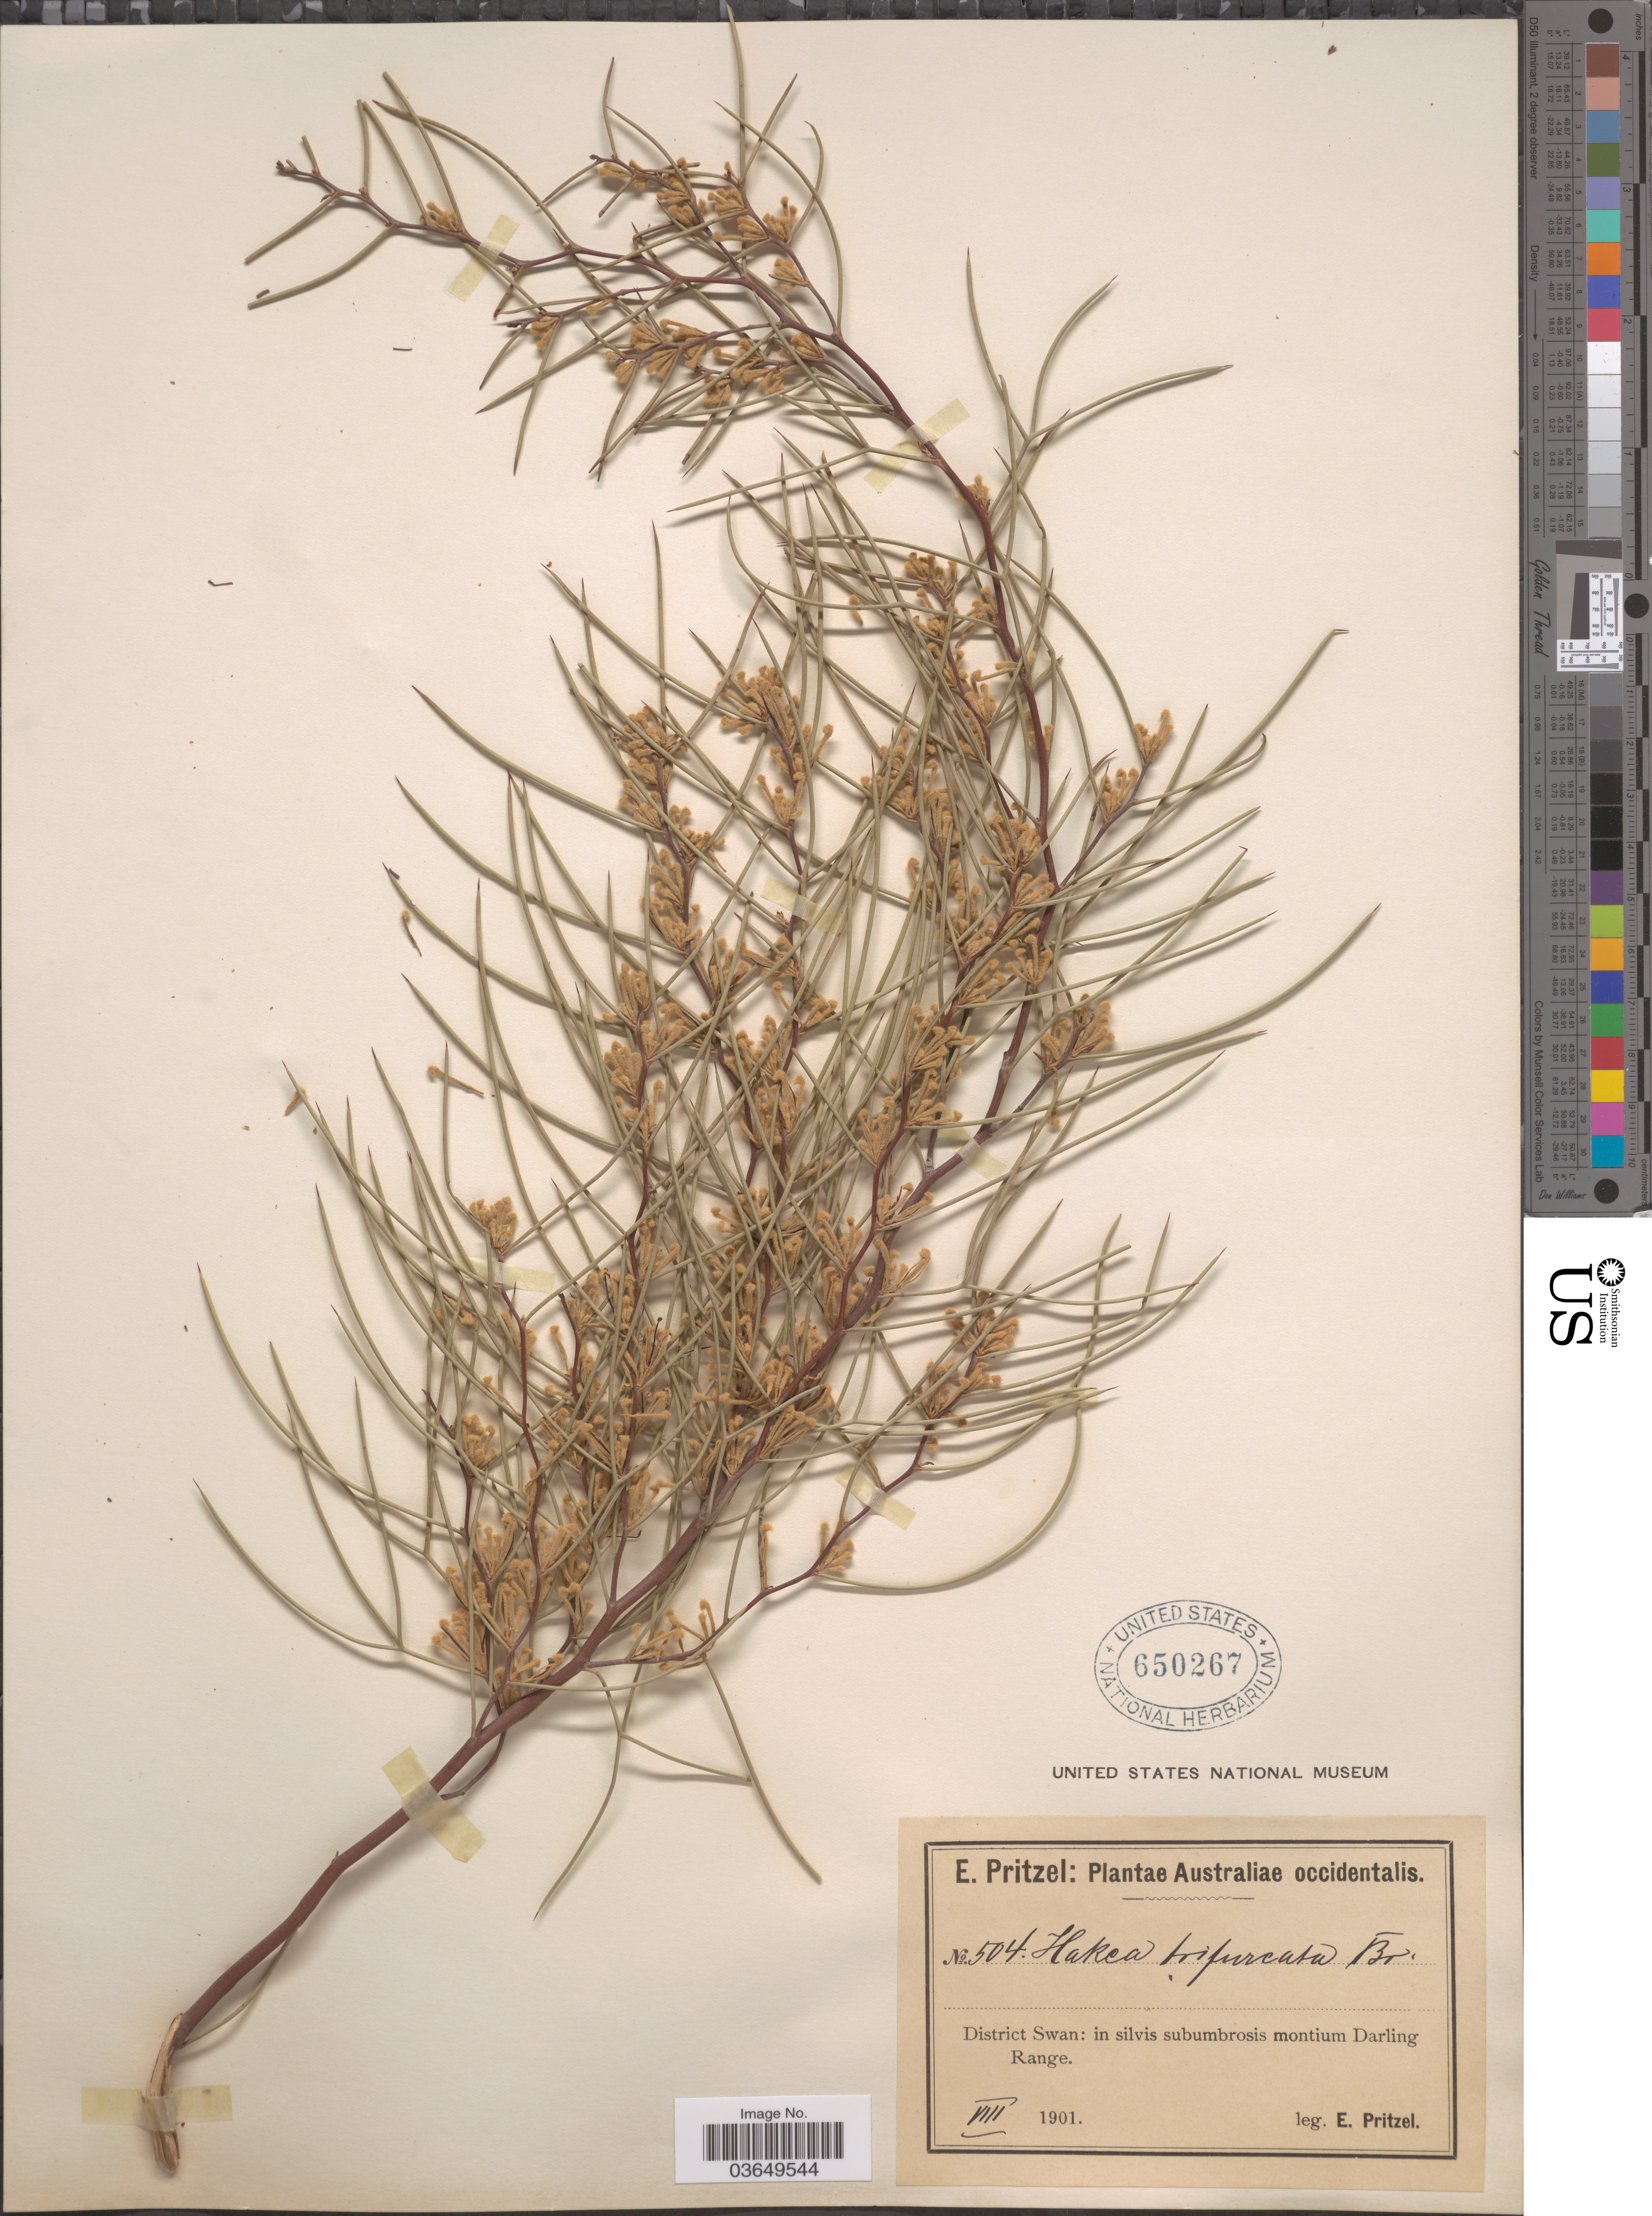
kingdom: Plantae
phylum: Tracheophyta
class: Magnoliopsida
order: Proteales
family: Proteaceae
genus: Hakea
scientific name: Hakea trifurcata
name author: R. Br.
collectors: E. G. Pritzel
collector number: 504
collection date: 1901-08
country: Australia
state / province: Western Australia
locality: Australiae occidentalis. District Swan: in silvis subumbrosis montium Darling Range.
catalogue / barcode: US 650267